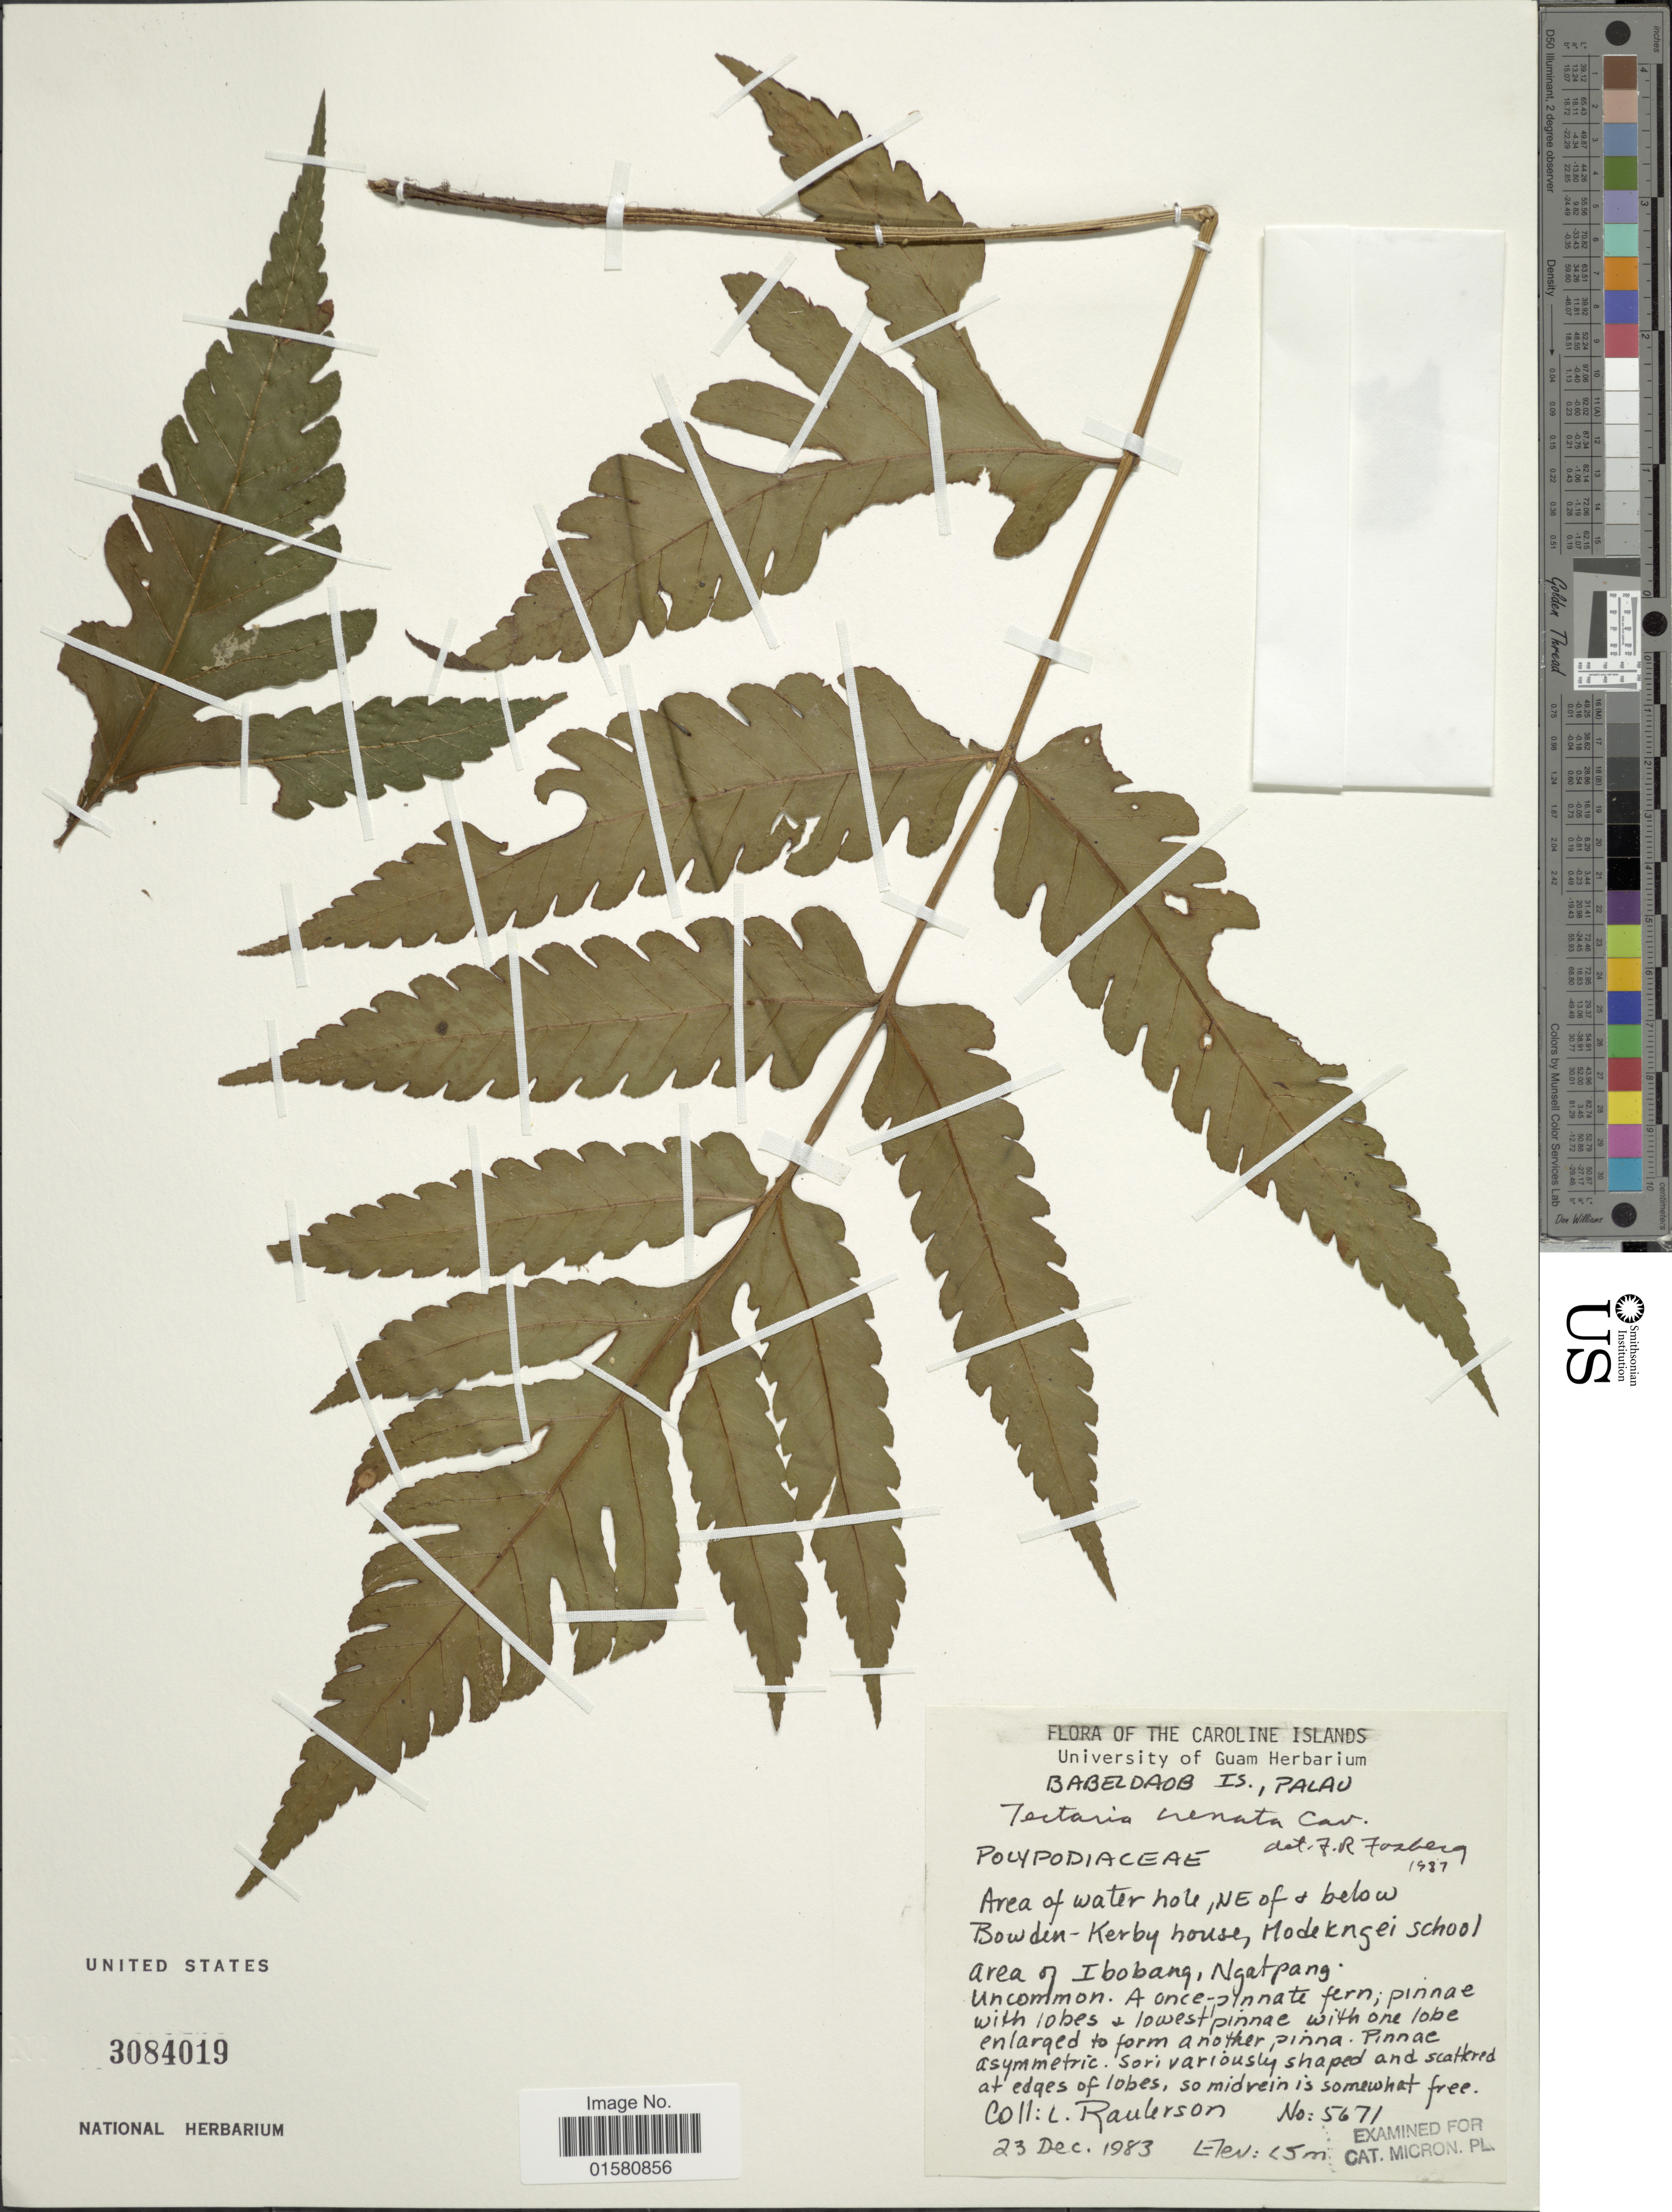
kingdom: Plantae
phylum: Tracheophyta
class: Polypodiopsida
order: Polypodiales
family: Tectariaceae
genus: Tectaria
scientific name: Tectaria crenata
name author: Cav.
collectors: L. Raulerson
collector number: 5671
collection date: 1983-12-23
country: Palau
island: Babeldaob [Babelthuap]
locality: Babeldaob Is., Palau. Area of water hole, NE of below Bowden - Kerby house, Modekngei school area of Ibobang, Ngatpang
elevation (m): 15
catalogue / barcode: US 3084019